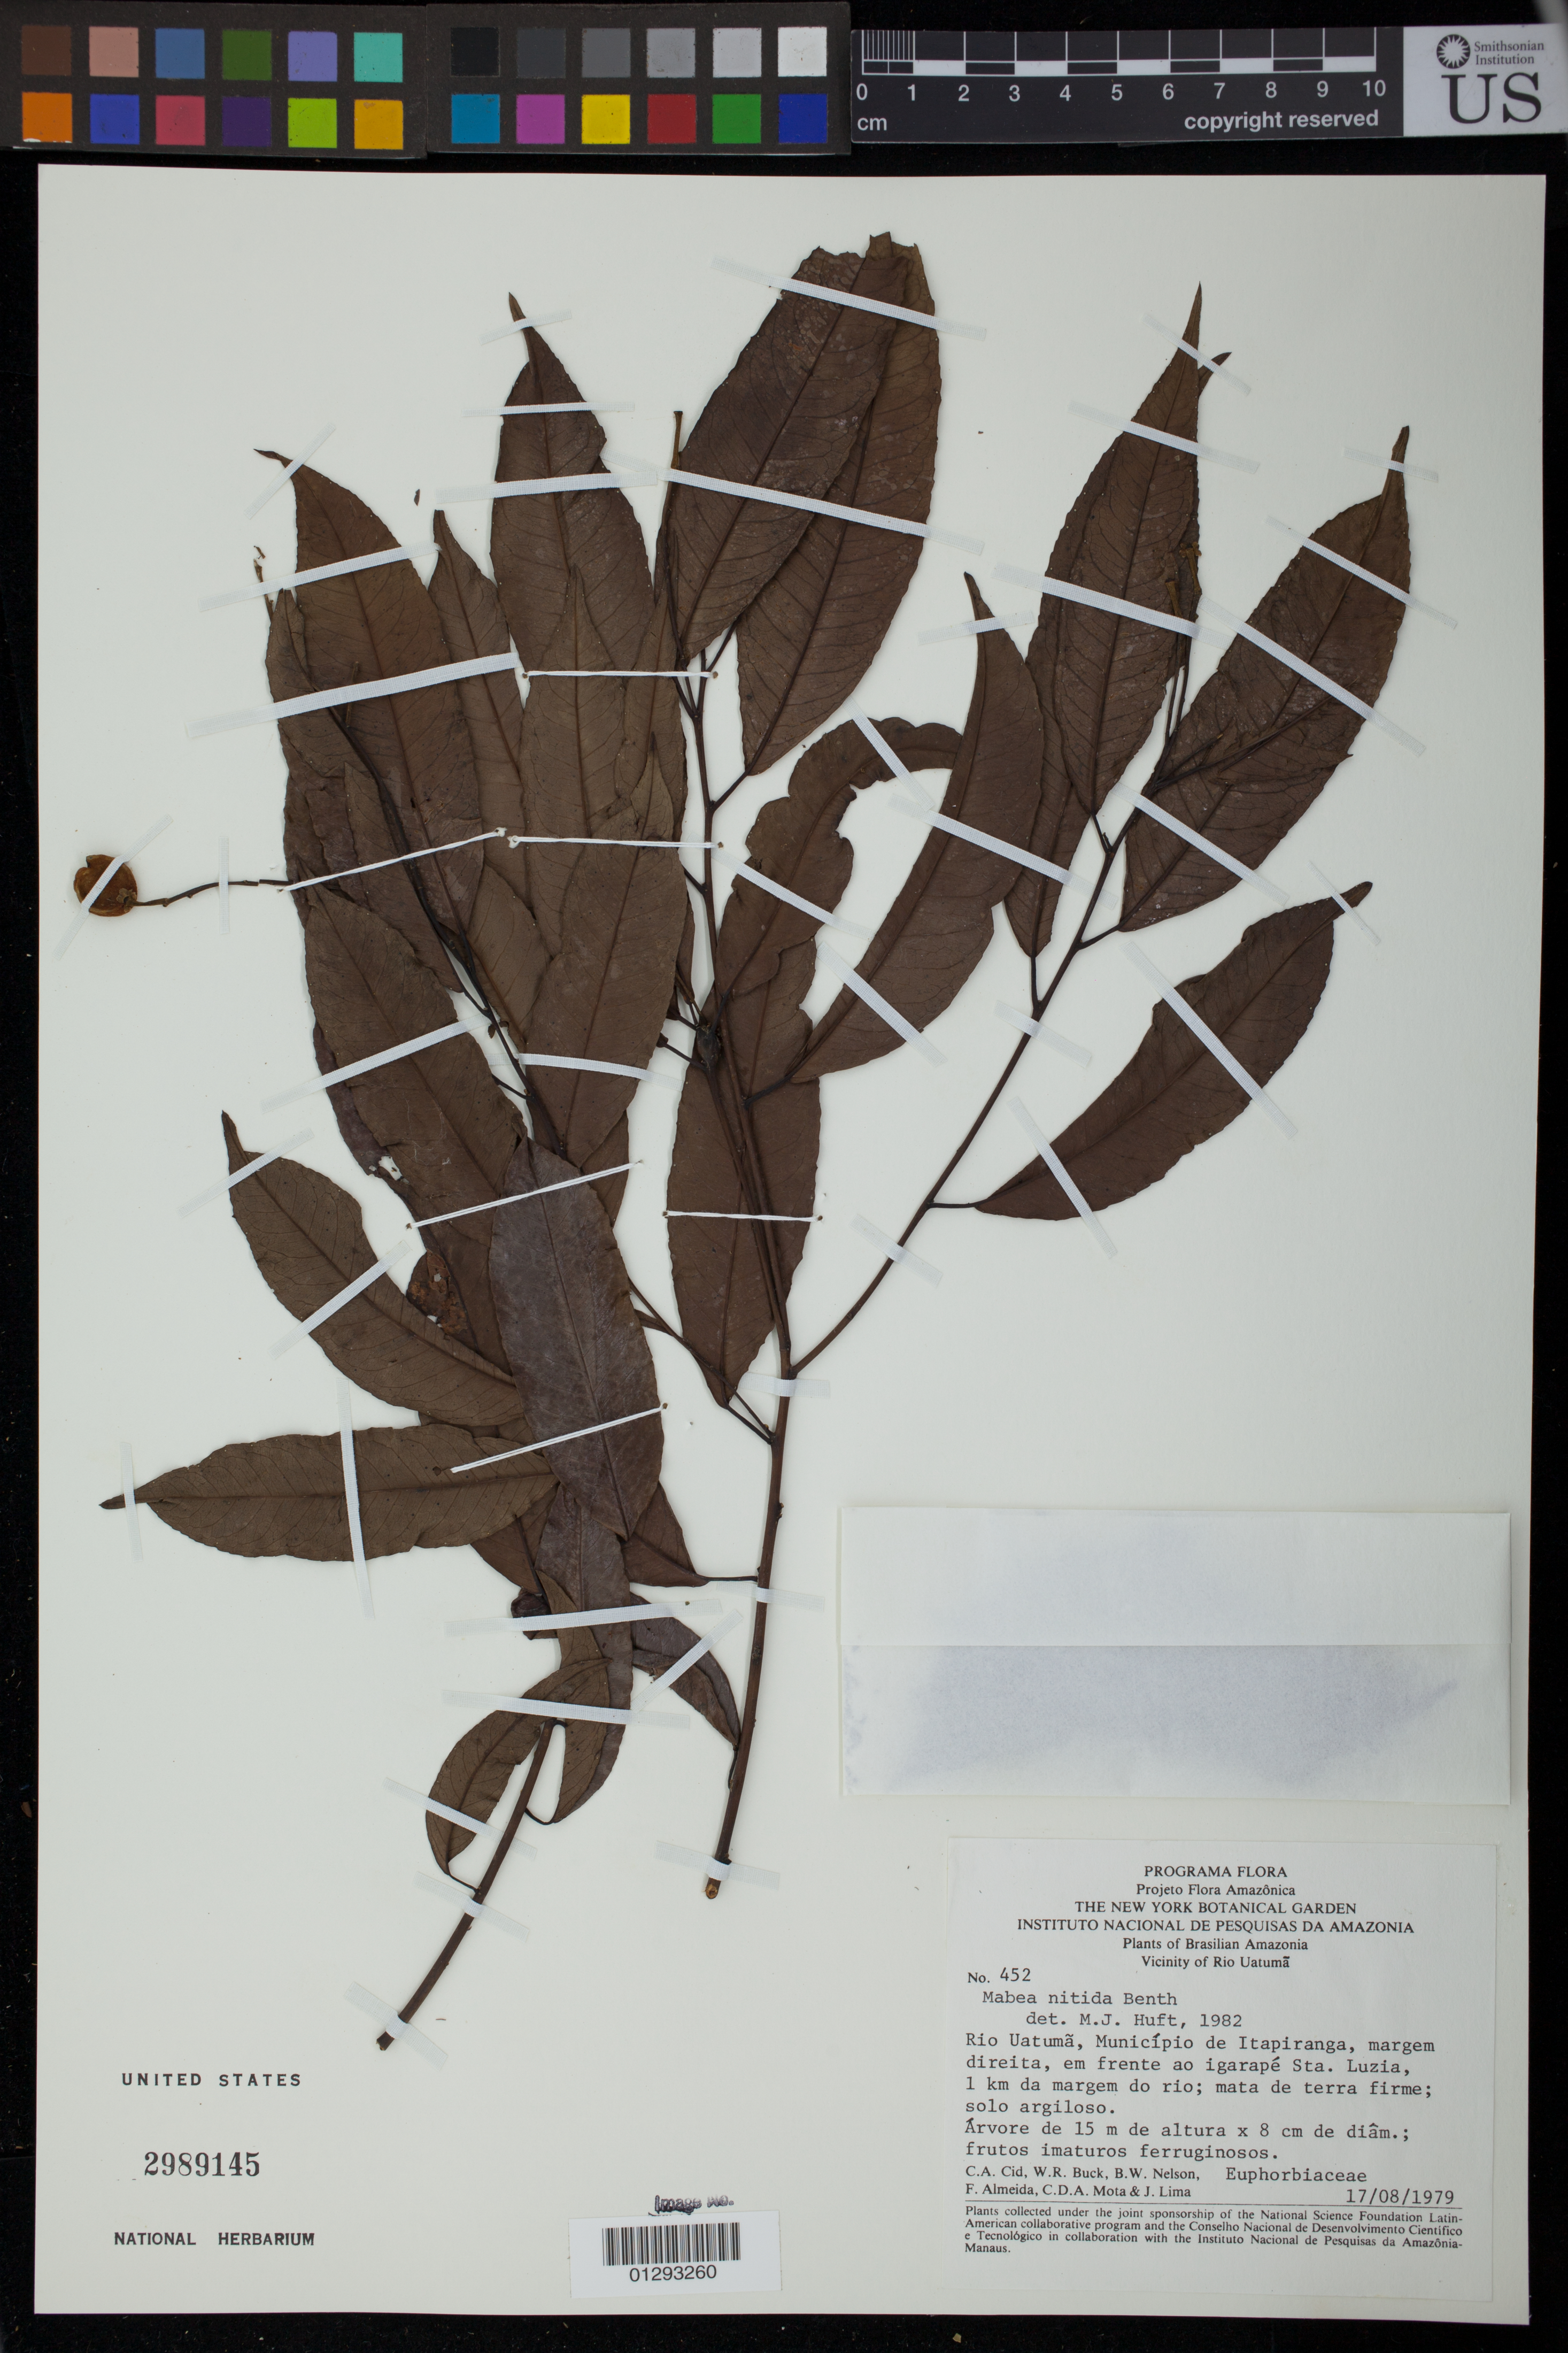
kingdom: Plantae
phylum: Tracheophyta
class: Magnoliopsida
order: Malpighiales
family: Euphorbiaceae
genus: Mabea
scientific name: Mabea nitida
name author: Spruce ex Benth.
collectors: C. A. Cid Ferreira, W. R. Buck, B. W. Nelson, F. Almeda, C. D. A. Mota & J. Lima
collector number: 452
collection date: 1979-08-17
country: Brazil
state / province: Amazonas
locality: Rio Uatuma, Municipio de Itapiranga, margem direita, em frente ao igarape Sta. Luzia, 1 km da margem do rio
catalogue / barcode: US 2989145